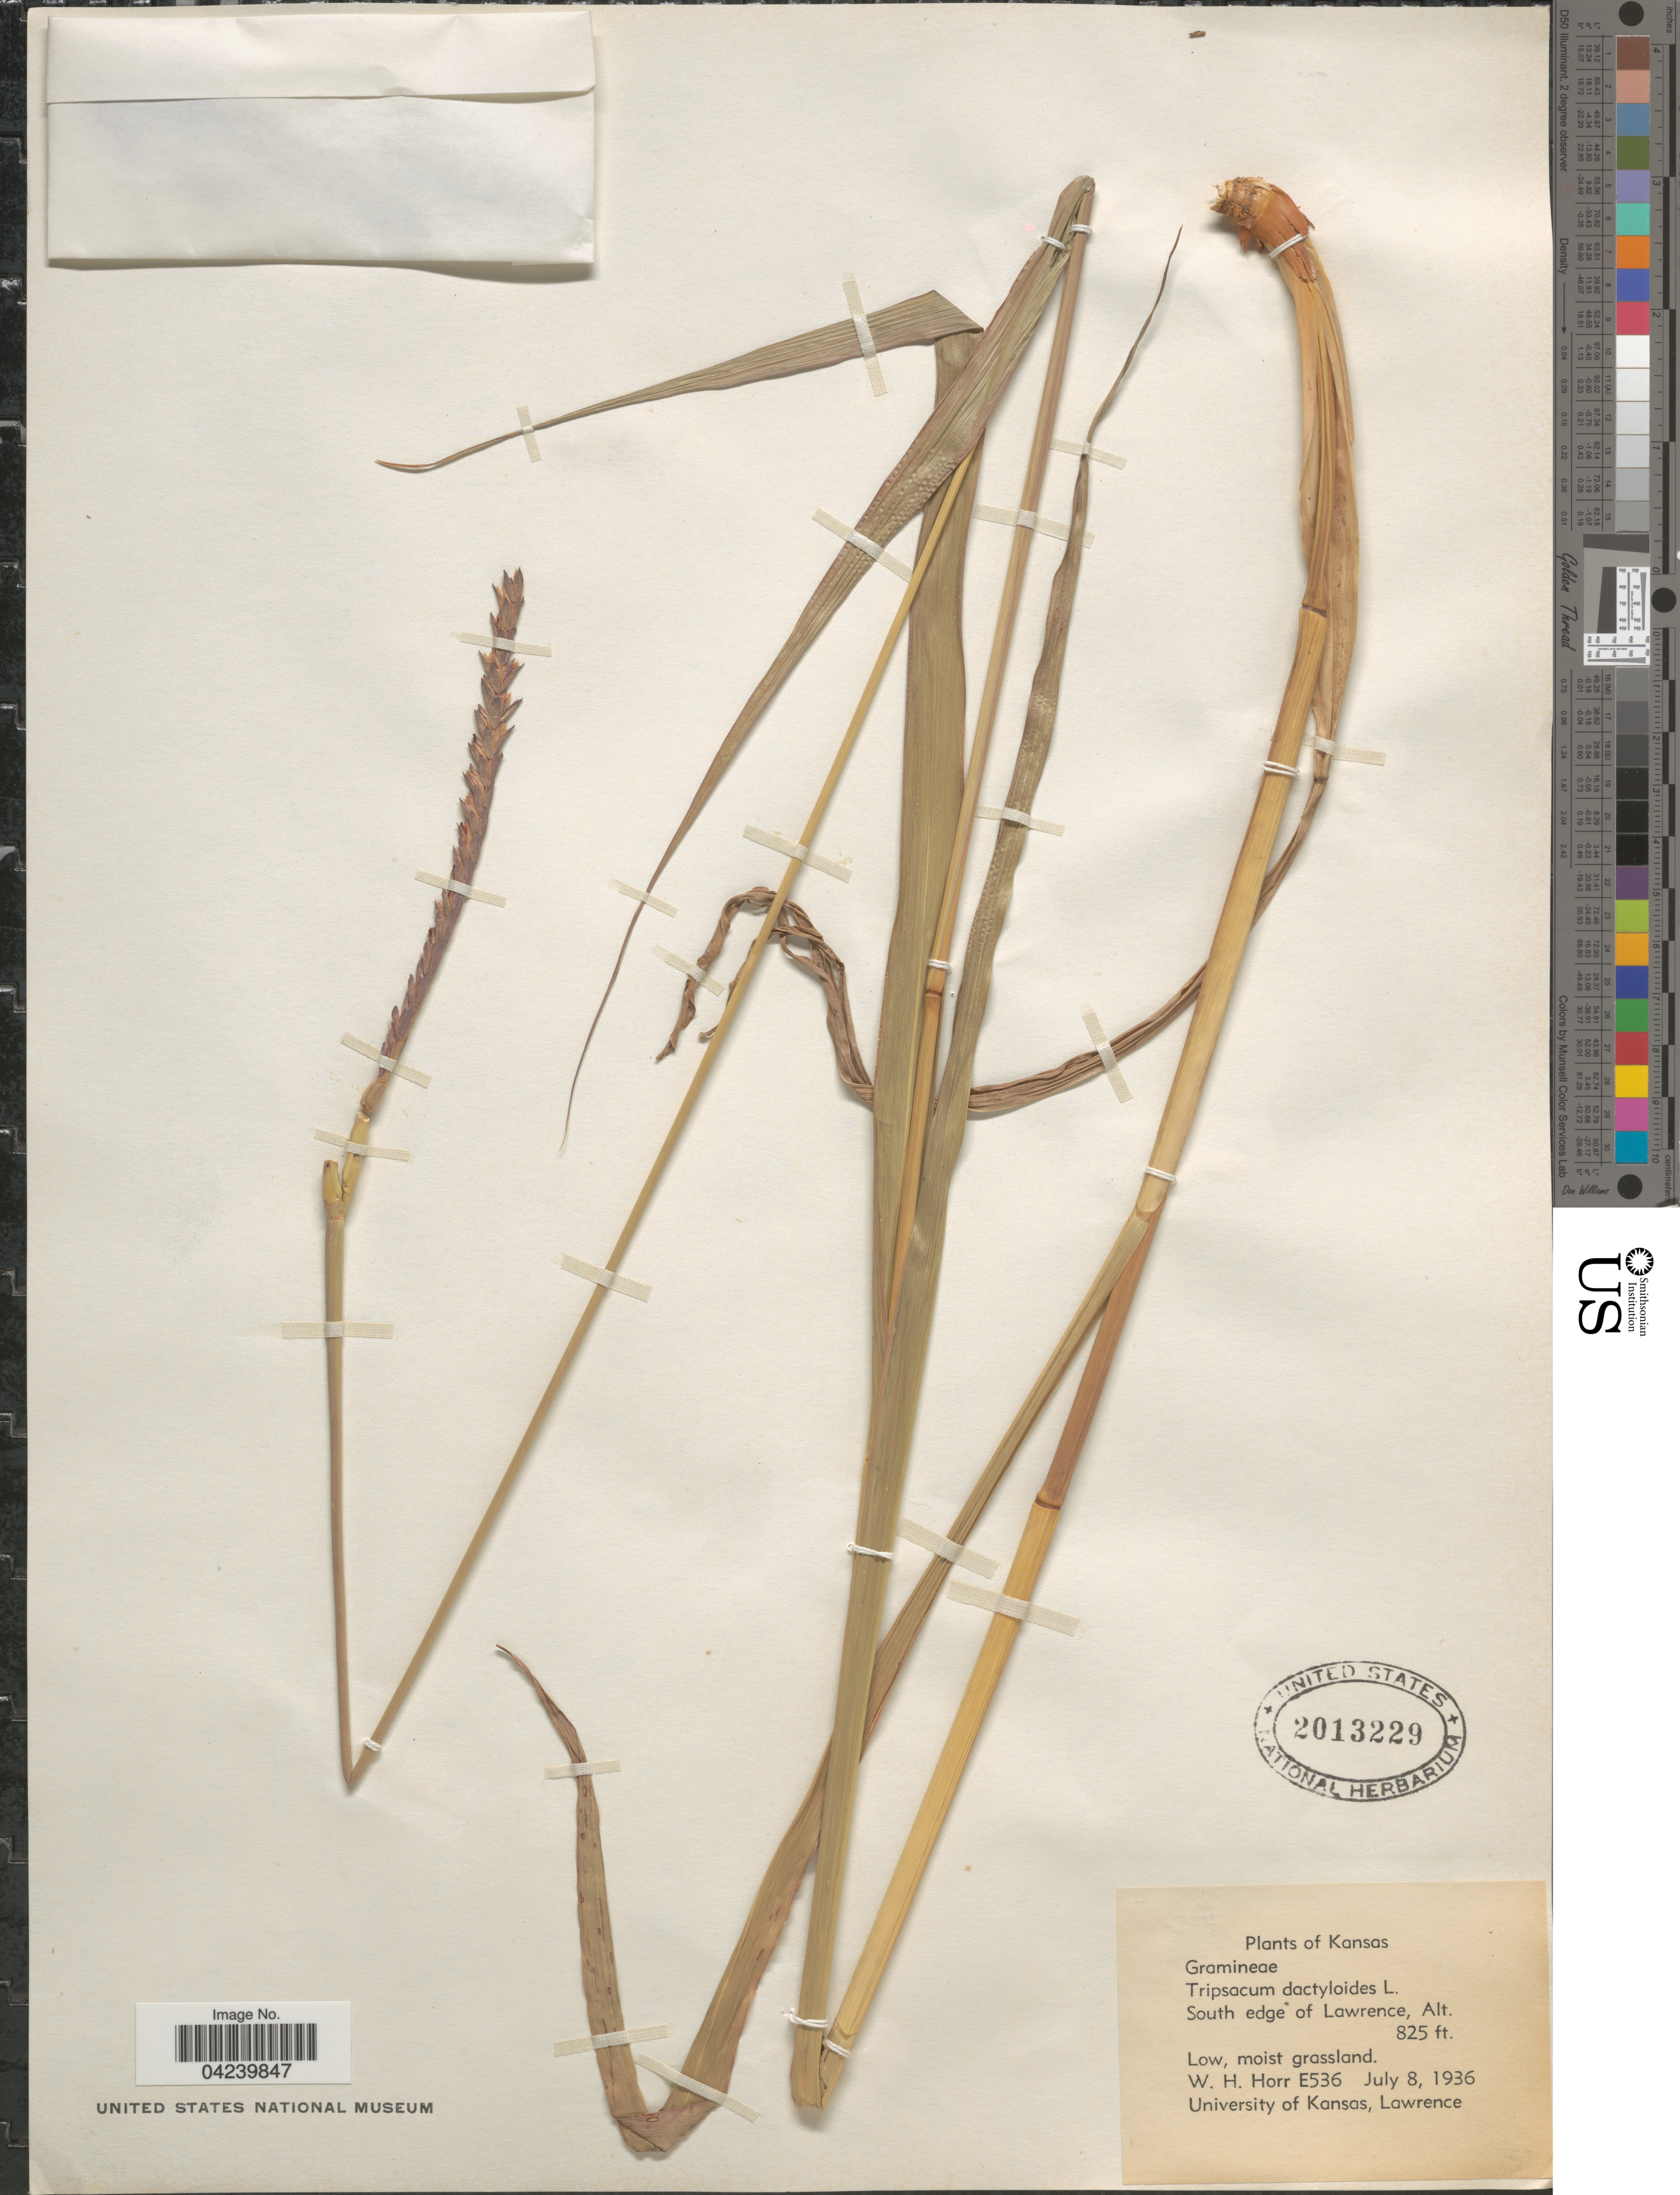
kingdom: Plantae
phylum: Tracheophyta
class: Liliopsida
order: Poales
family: Poaceae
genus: Tripsacum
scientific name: Tripsacum dactyloides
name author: (L.) L.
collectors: W. H. Horr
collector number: E536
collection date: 1936-07-08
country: United States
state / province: Kansas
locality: South edge of Lawrence.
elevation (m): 251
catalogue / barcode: US 2013229